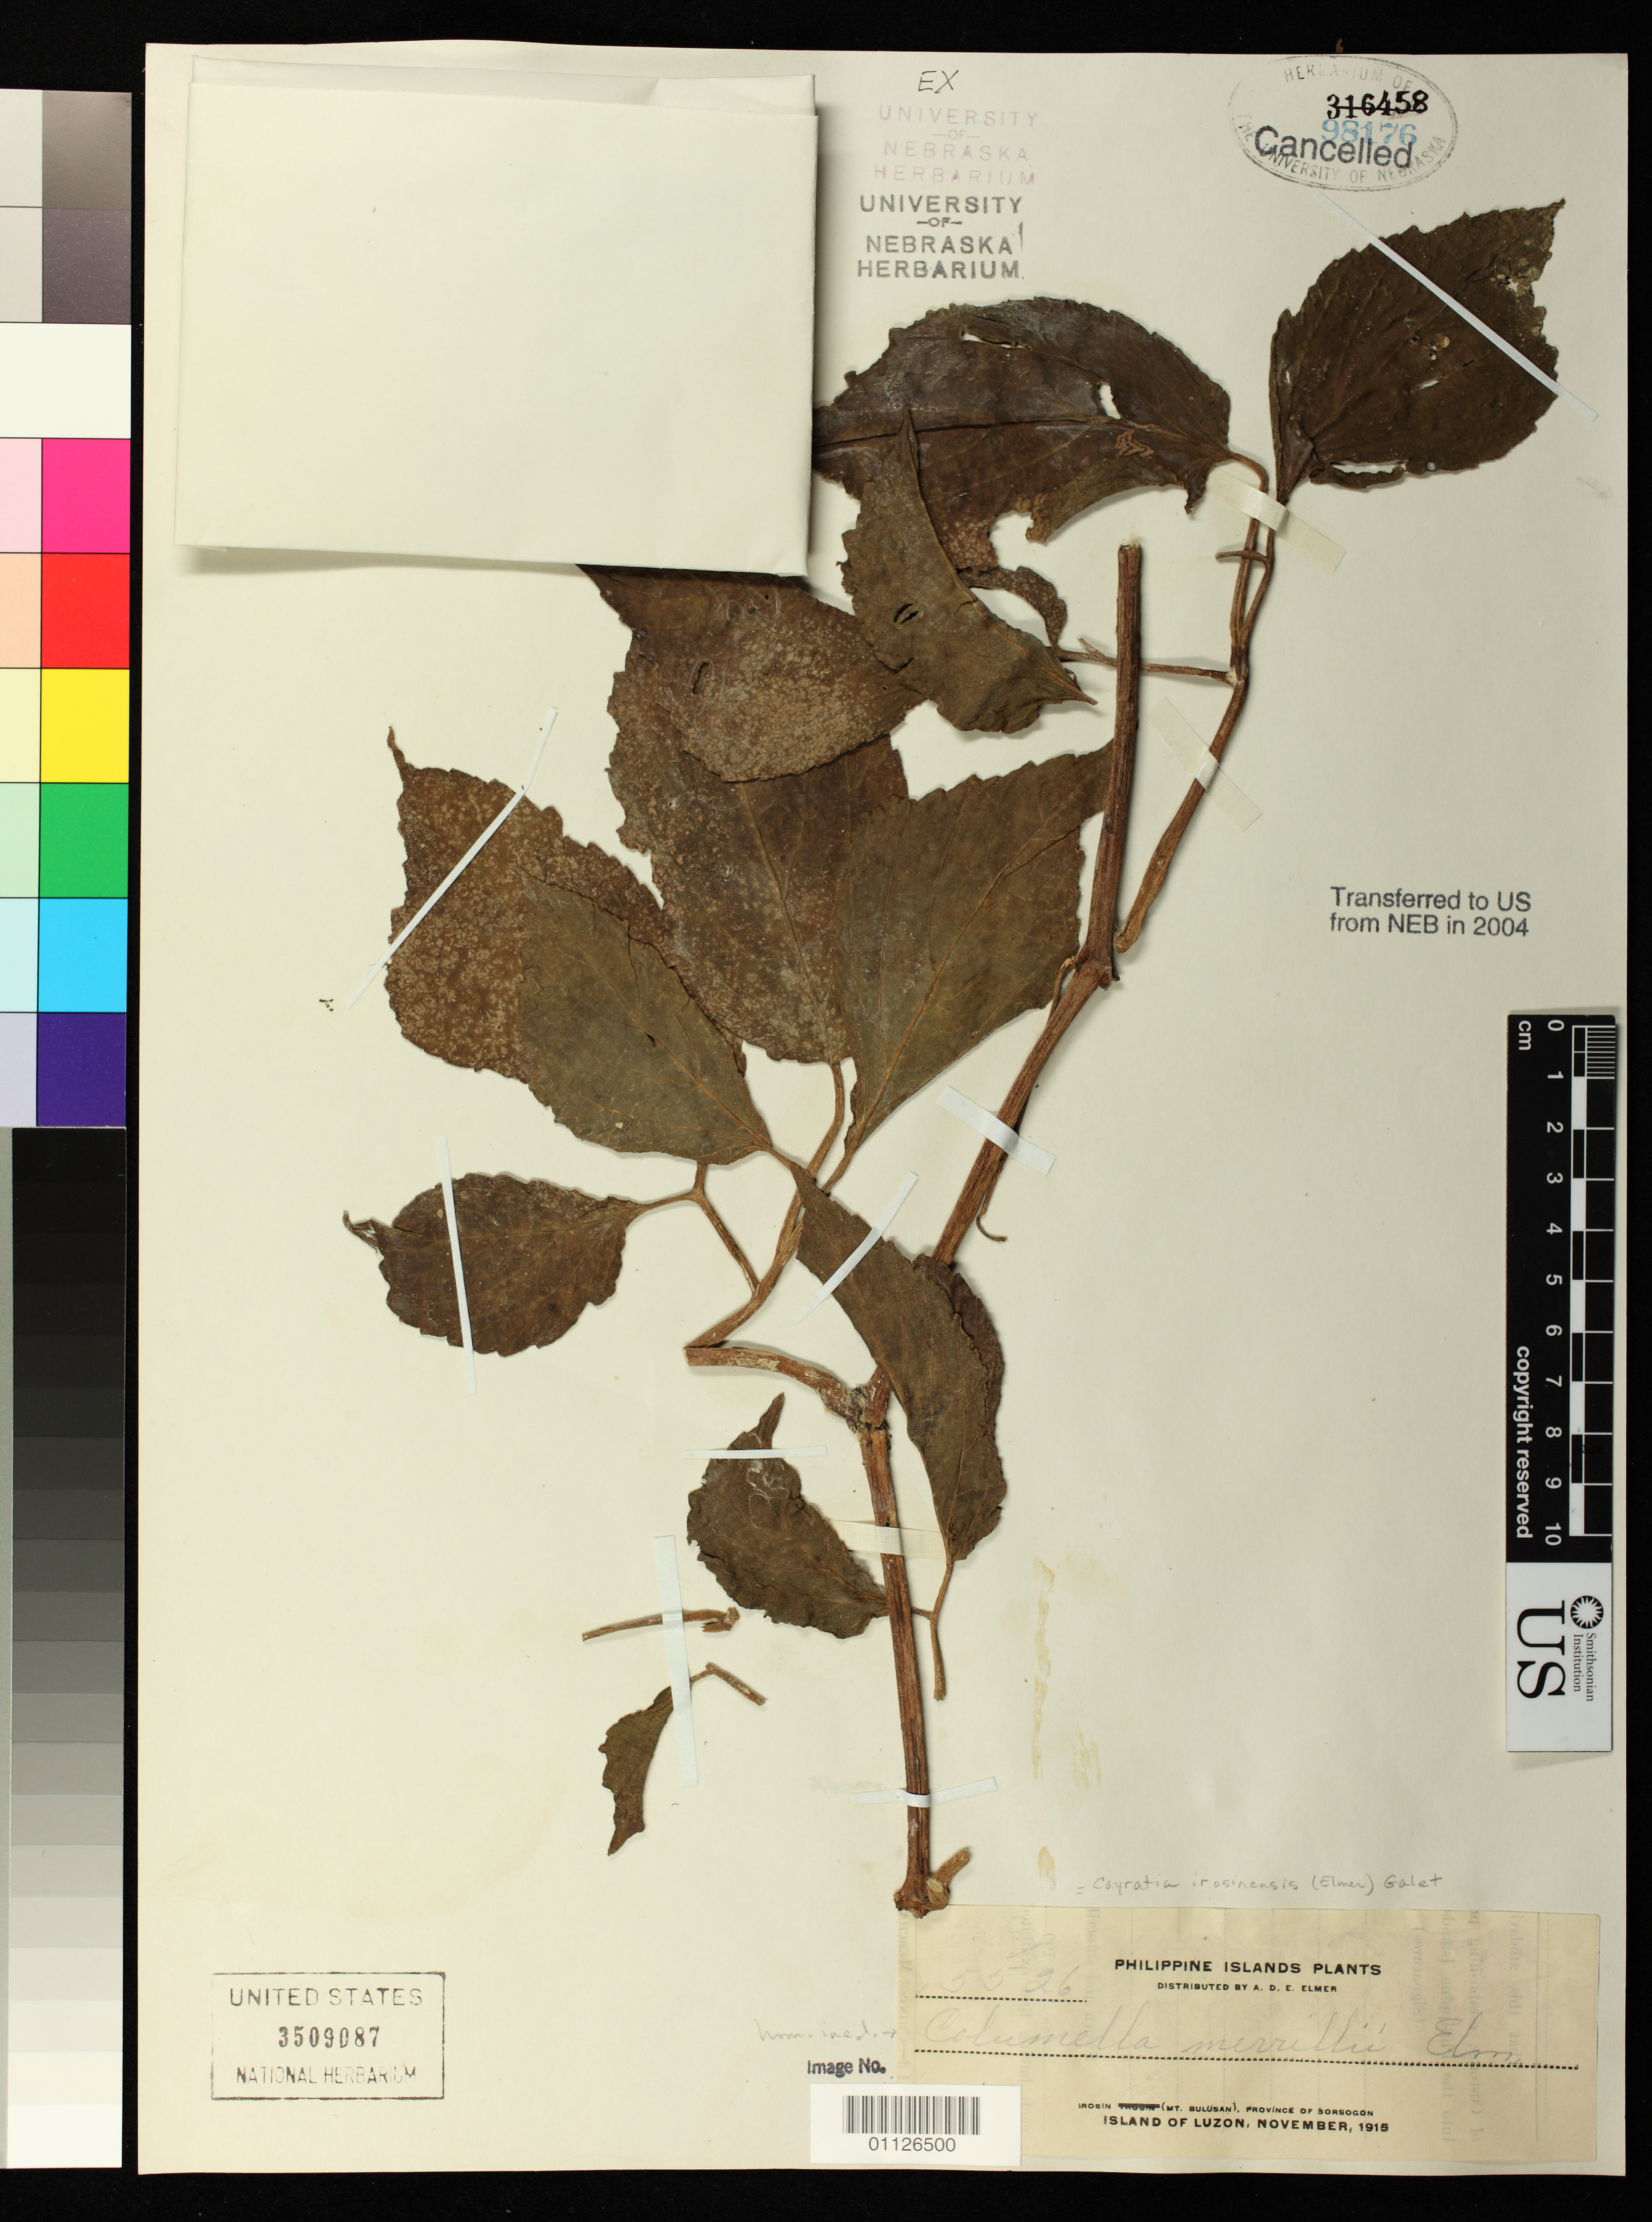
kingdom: Plantae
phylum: Tracheophyta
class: Magnoliopsida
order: Vitales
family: Vitaceae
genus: Cayratia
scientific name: Cayratia irosinensis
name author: (Elmer) Galet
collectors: A. D. E. Elmer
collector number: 5526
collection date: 1915-11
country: Philippines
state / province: Bicol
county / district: Sorsogon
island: Luzon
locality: Irosin, Mt Bulusan.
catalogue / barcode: US 3509087